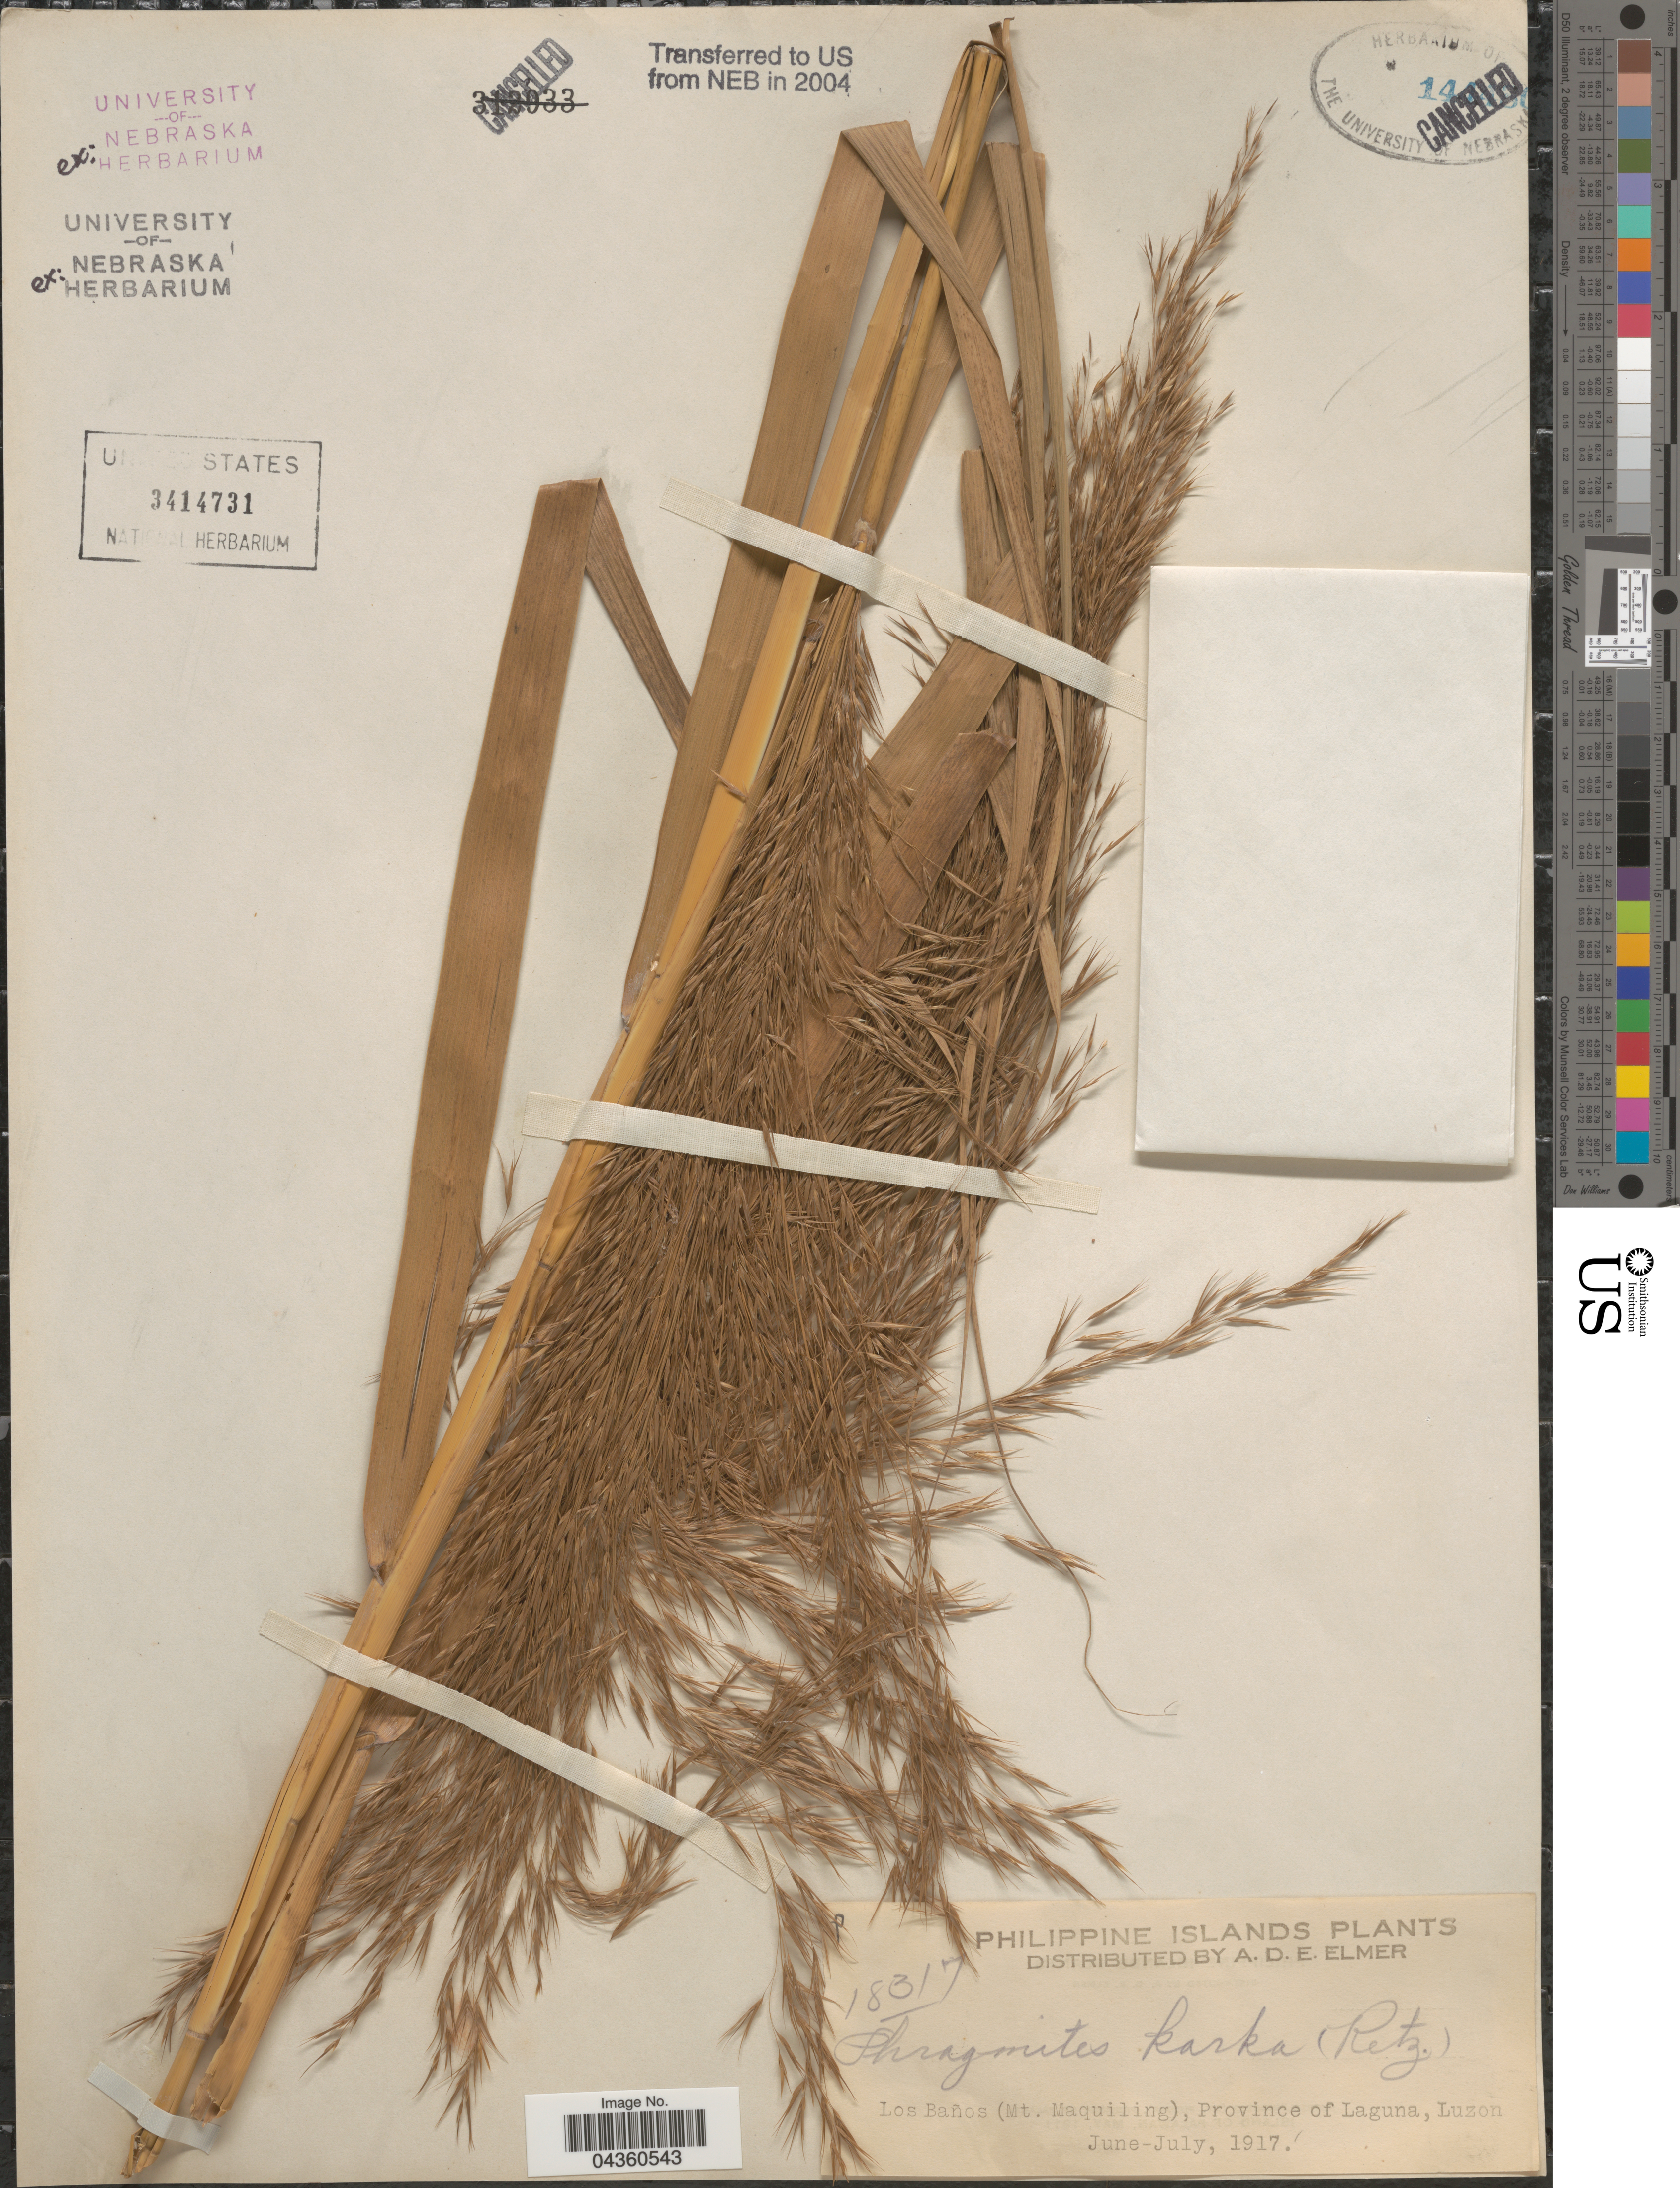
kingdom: Plantae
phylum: Tracheophyta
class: Liliopsida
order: Poales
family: Poaceae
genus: Phragmites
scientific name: Phragmites karka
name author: (Retz.) Trin. ex Steud.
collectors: A. D. E. Elmer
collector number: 18317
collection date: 1917-06/1917-07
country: Philippines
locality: Los Baños (Mt. Maquiling), Province of Laguna.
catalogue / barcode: US 3414731